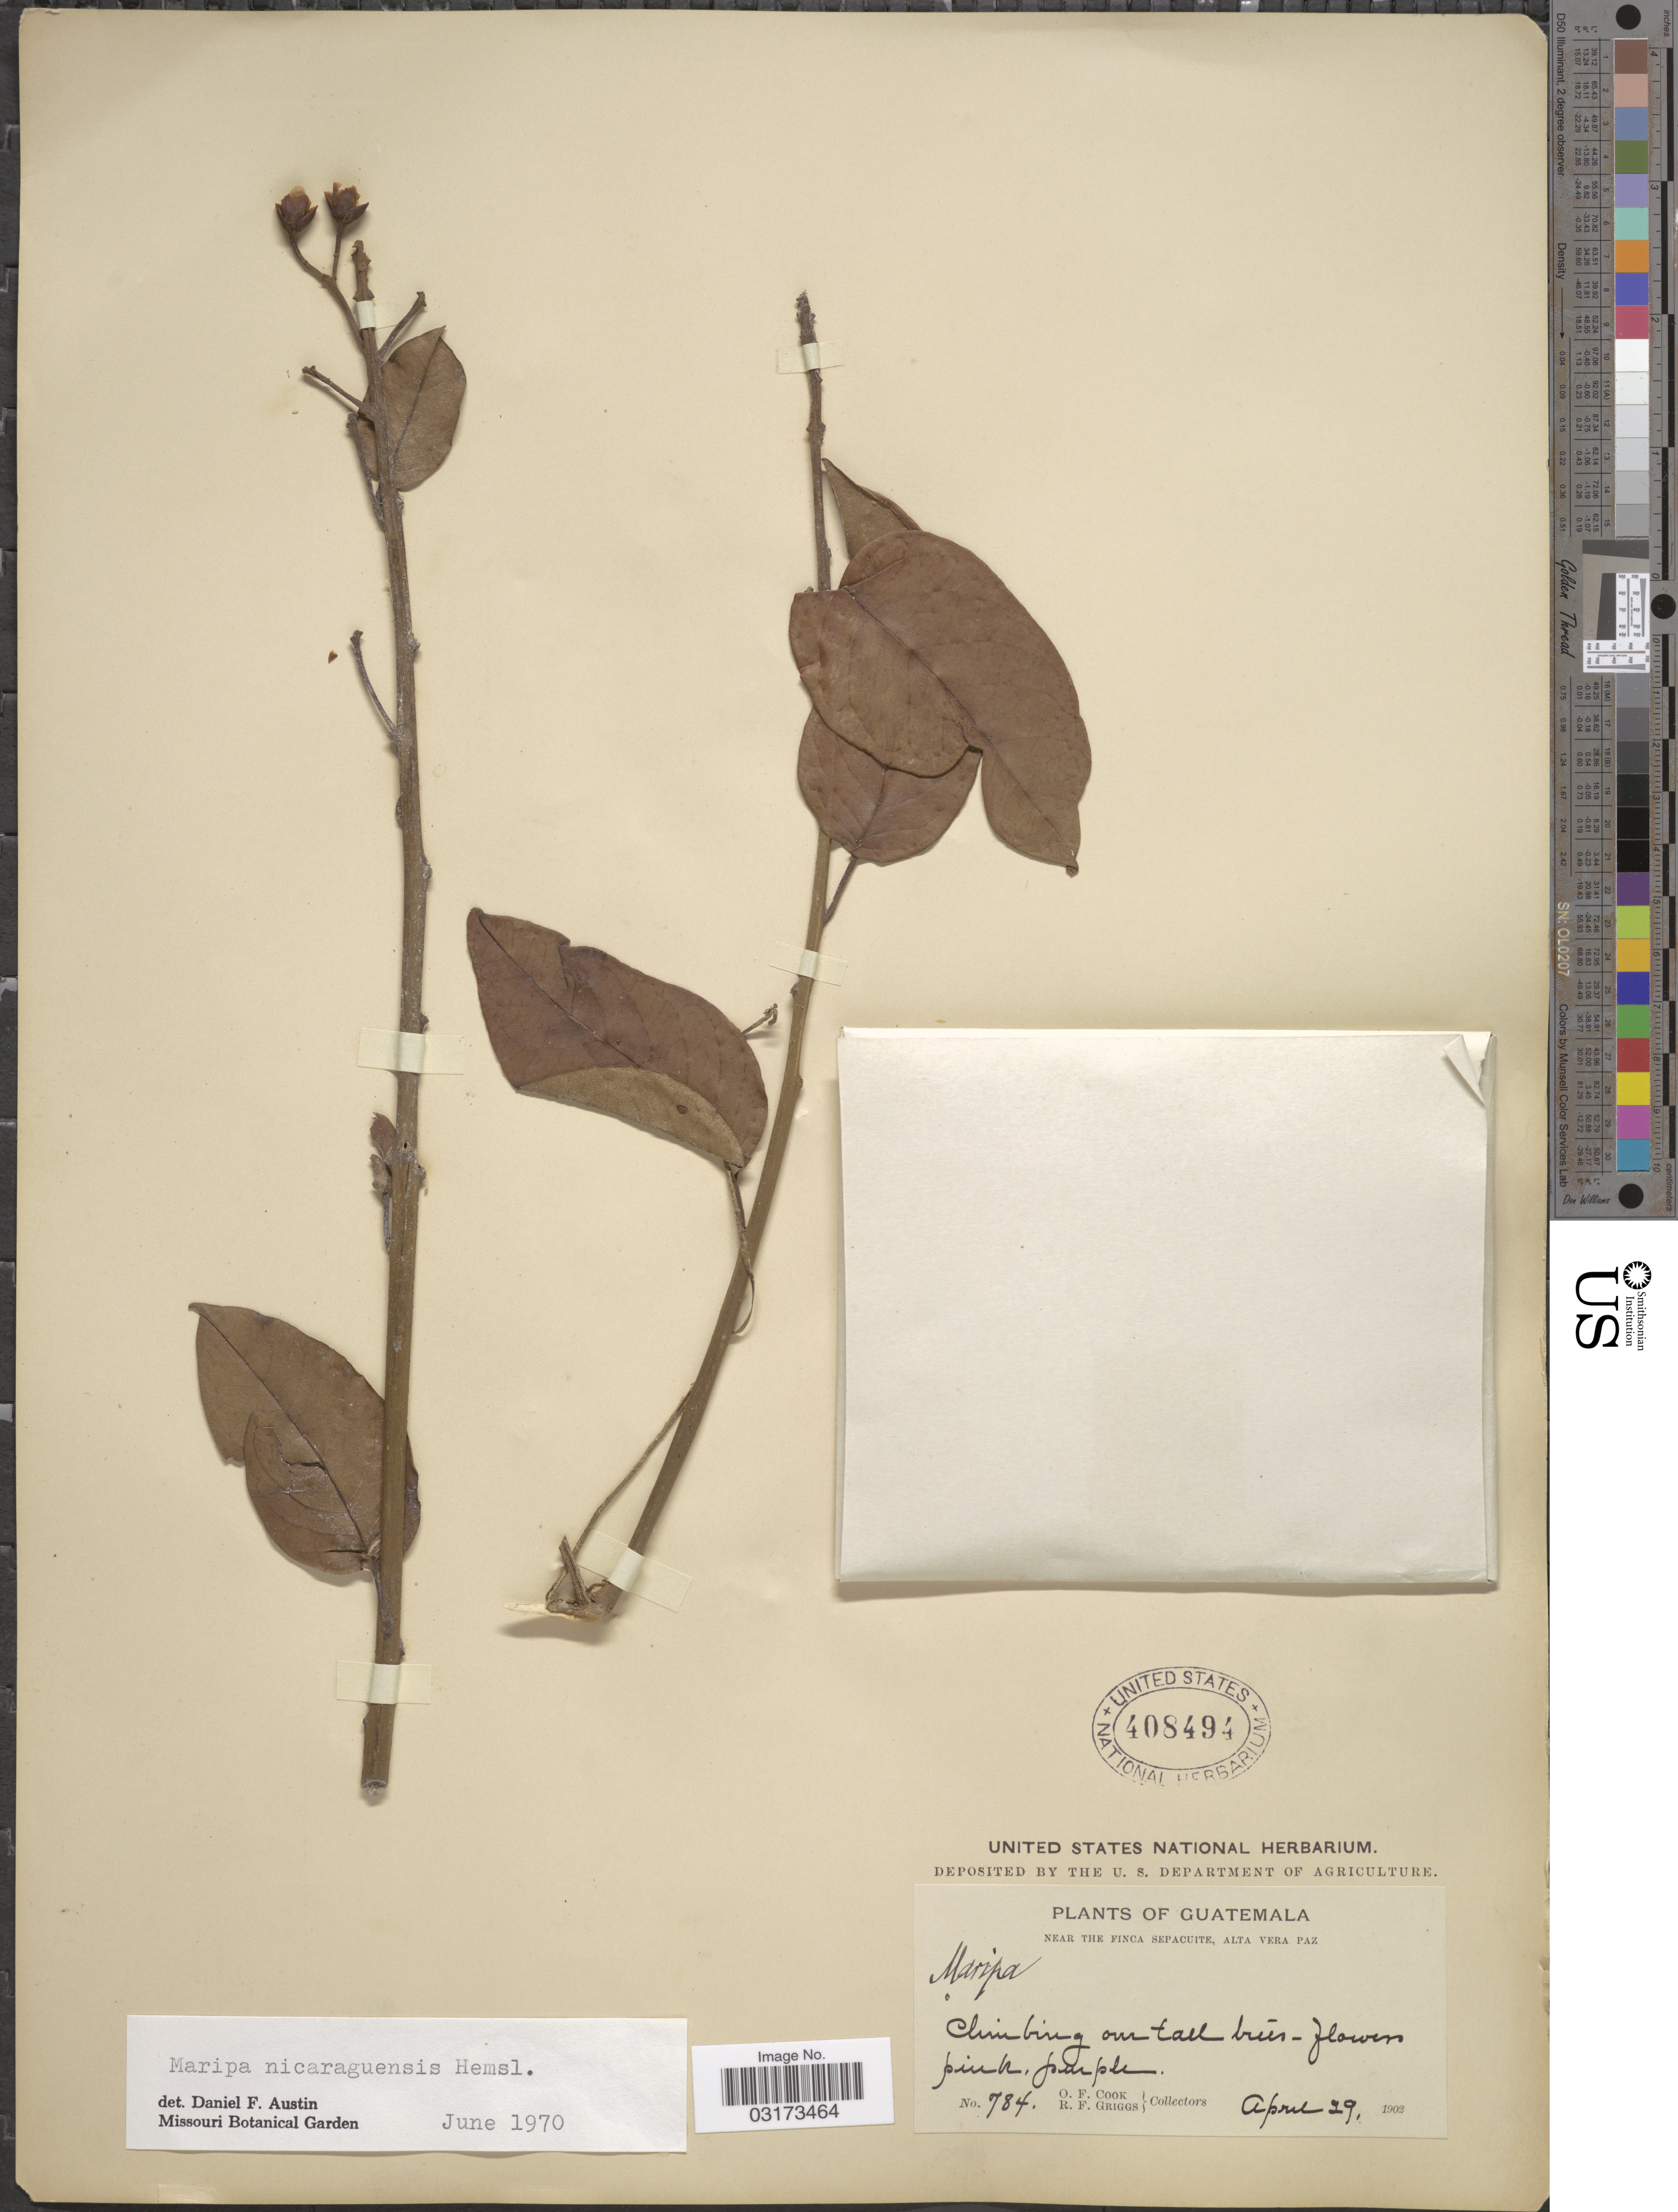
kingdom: Plantae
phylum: Tracheophyta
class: Magnoliopsida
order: Solanales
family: Convolvulaceae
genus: Maripa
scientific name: Maripa nicaraguensis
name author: Hemsl.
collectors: O. F. Cook & R. F. Griggs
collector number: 784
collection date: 1902-04-29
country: Guatemala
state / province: Alta Verapaz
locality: Near the Finca Sepacuite.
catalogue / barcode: US 408494